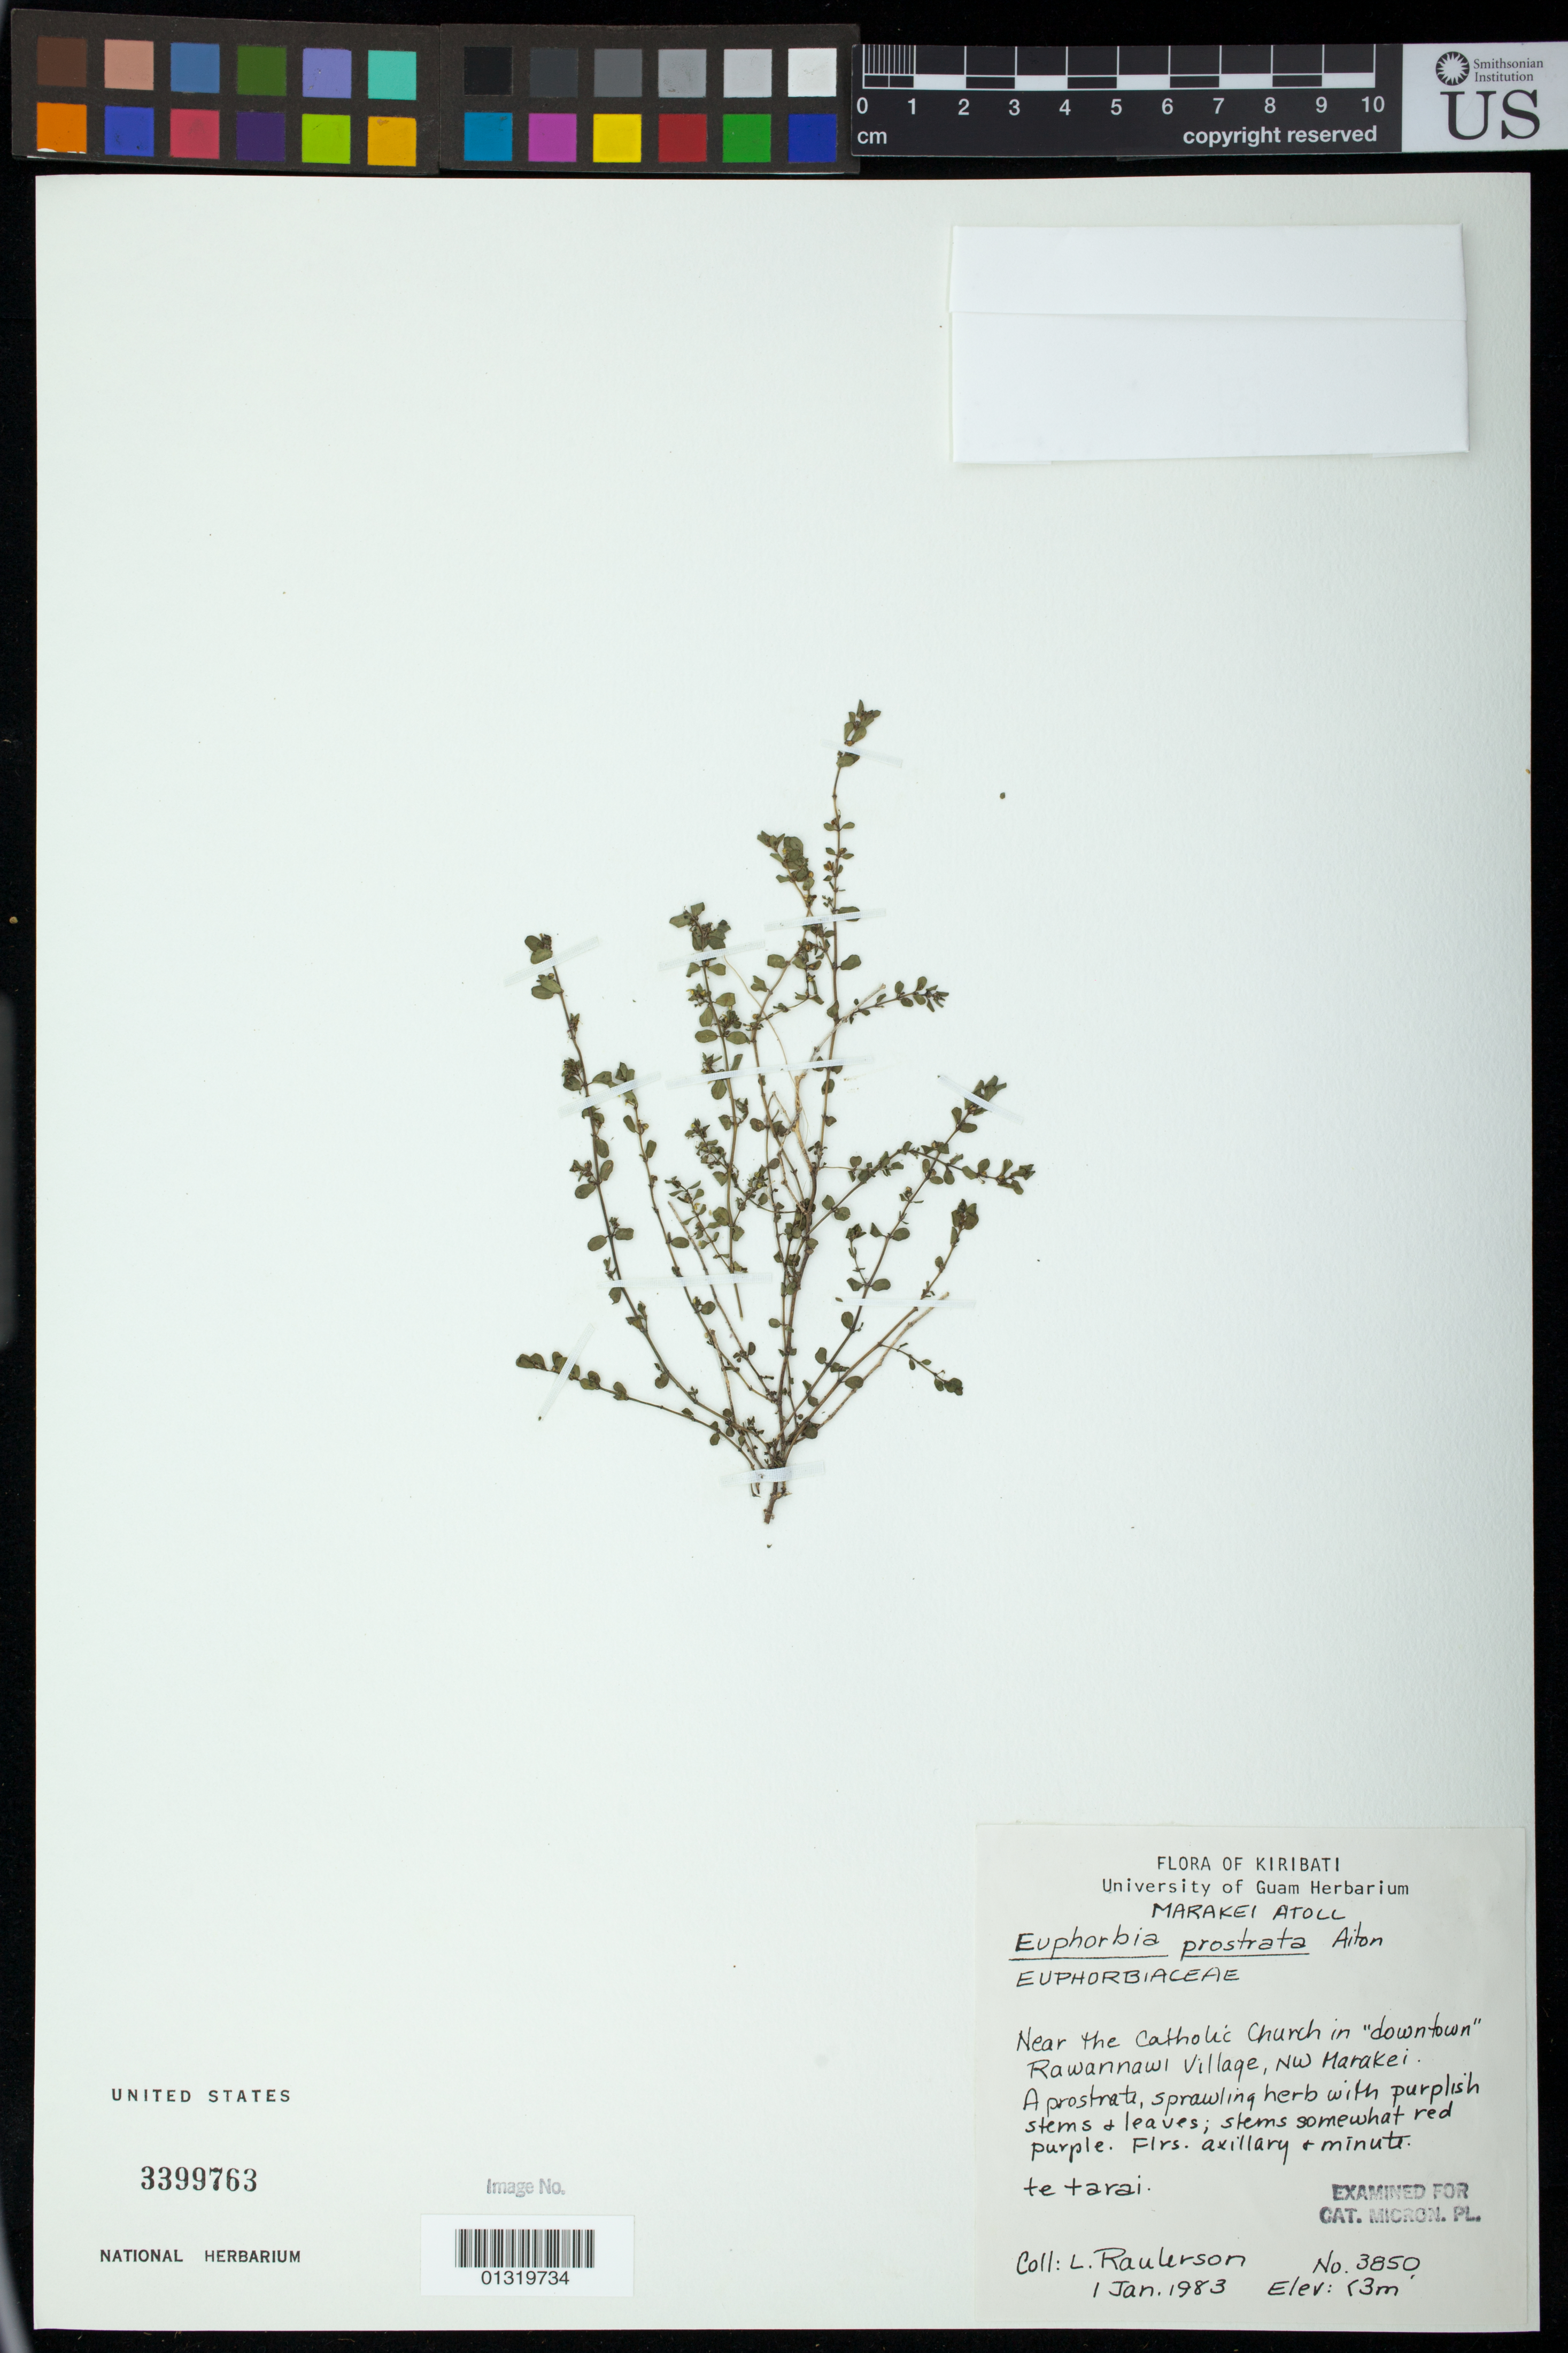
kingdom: Plantae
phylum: Tracheophyta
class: Magnoliopsida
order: Malpighiales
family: Euphorbiaceae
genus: Euphorbia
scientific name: Euphorbia prostrata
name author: Aiton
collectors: L. Raulerson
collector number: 3850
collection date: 1983-01-01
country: Kiribati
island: Marakei Atoll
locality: Near the Catholic Church in "downtown" Rawannawi Village, NW Marakei.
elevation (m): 0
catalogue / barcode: US 3399763